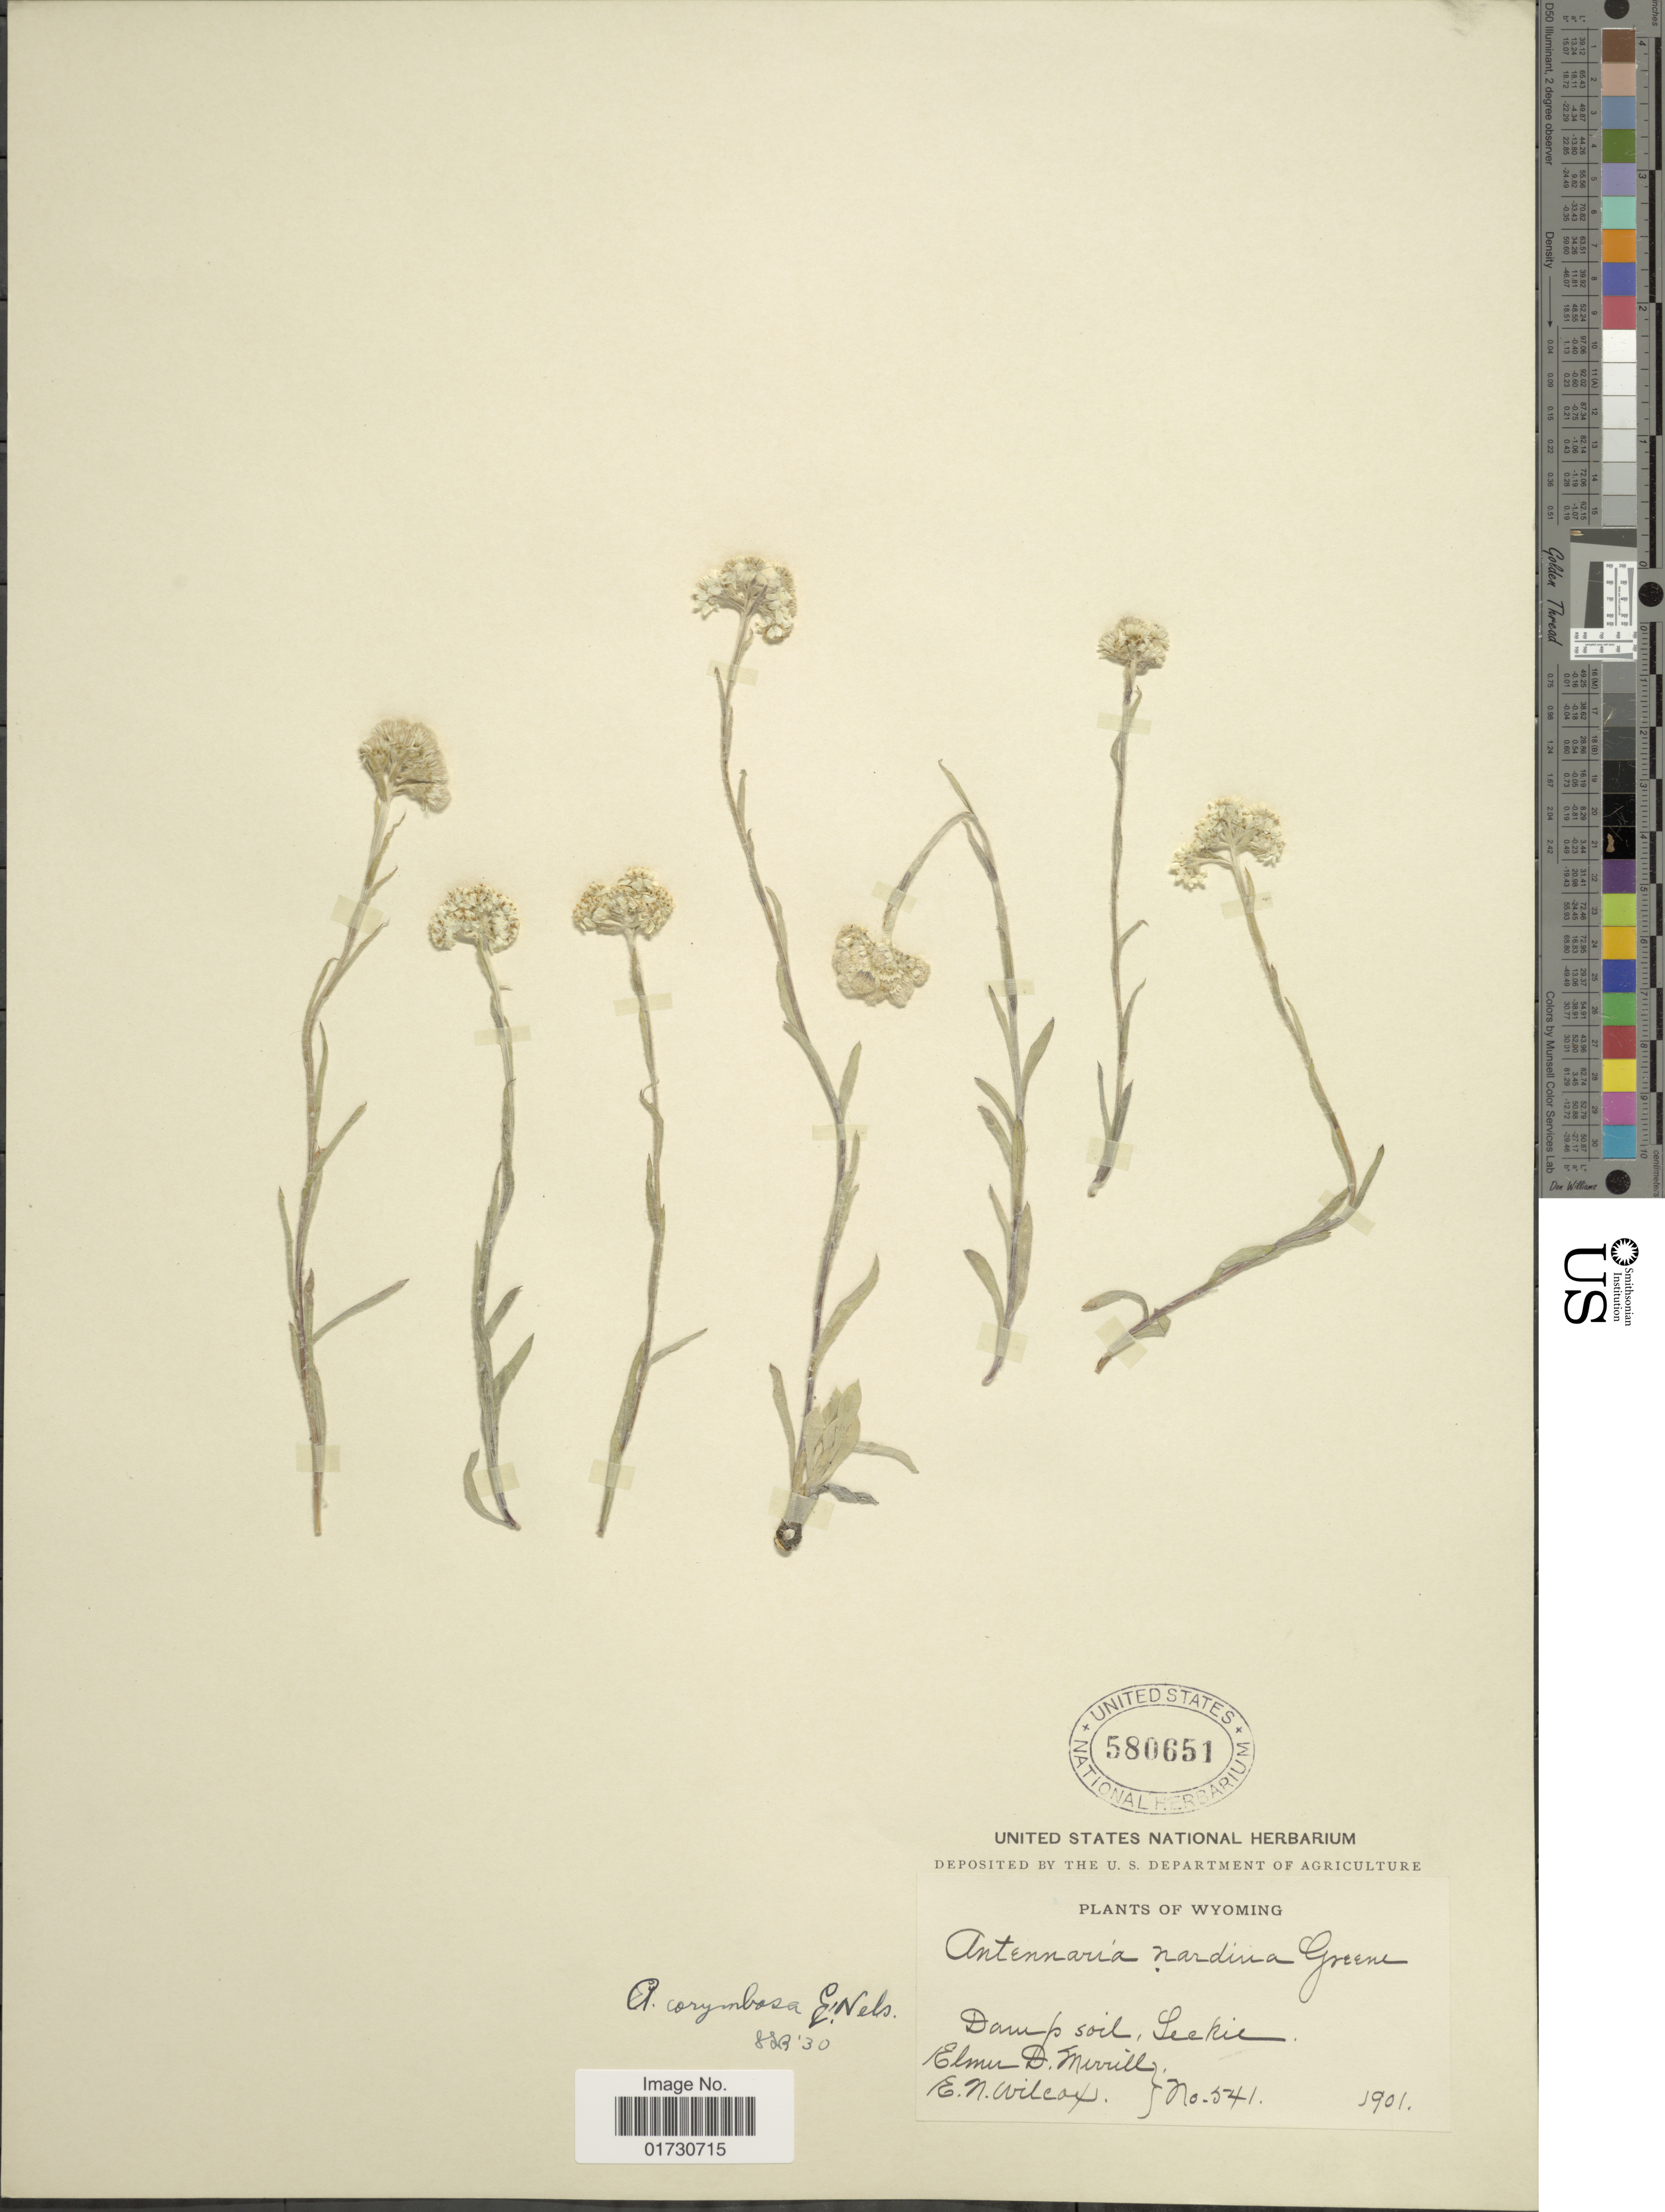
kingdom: Plantae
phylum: Tracheophyta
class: Magnoliopsida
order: Asterales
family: Asteraceae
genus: Antennaria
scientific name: Antennaria corymbosa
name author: E.E. Nelson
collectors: E. D. Merrill & E. Wilcox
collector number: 541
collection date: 1901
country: United States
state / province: Wyoming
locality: Damp soil, Seckie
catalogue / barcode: US 580651